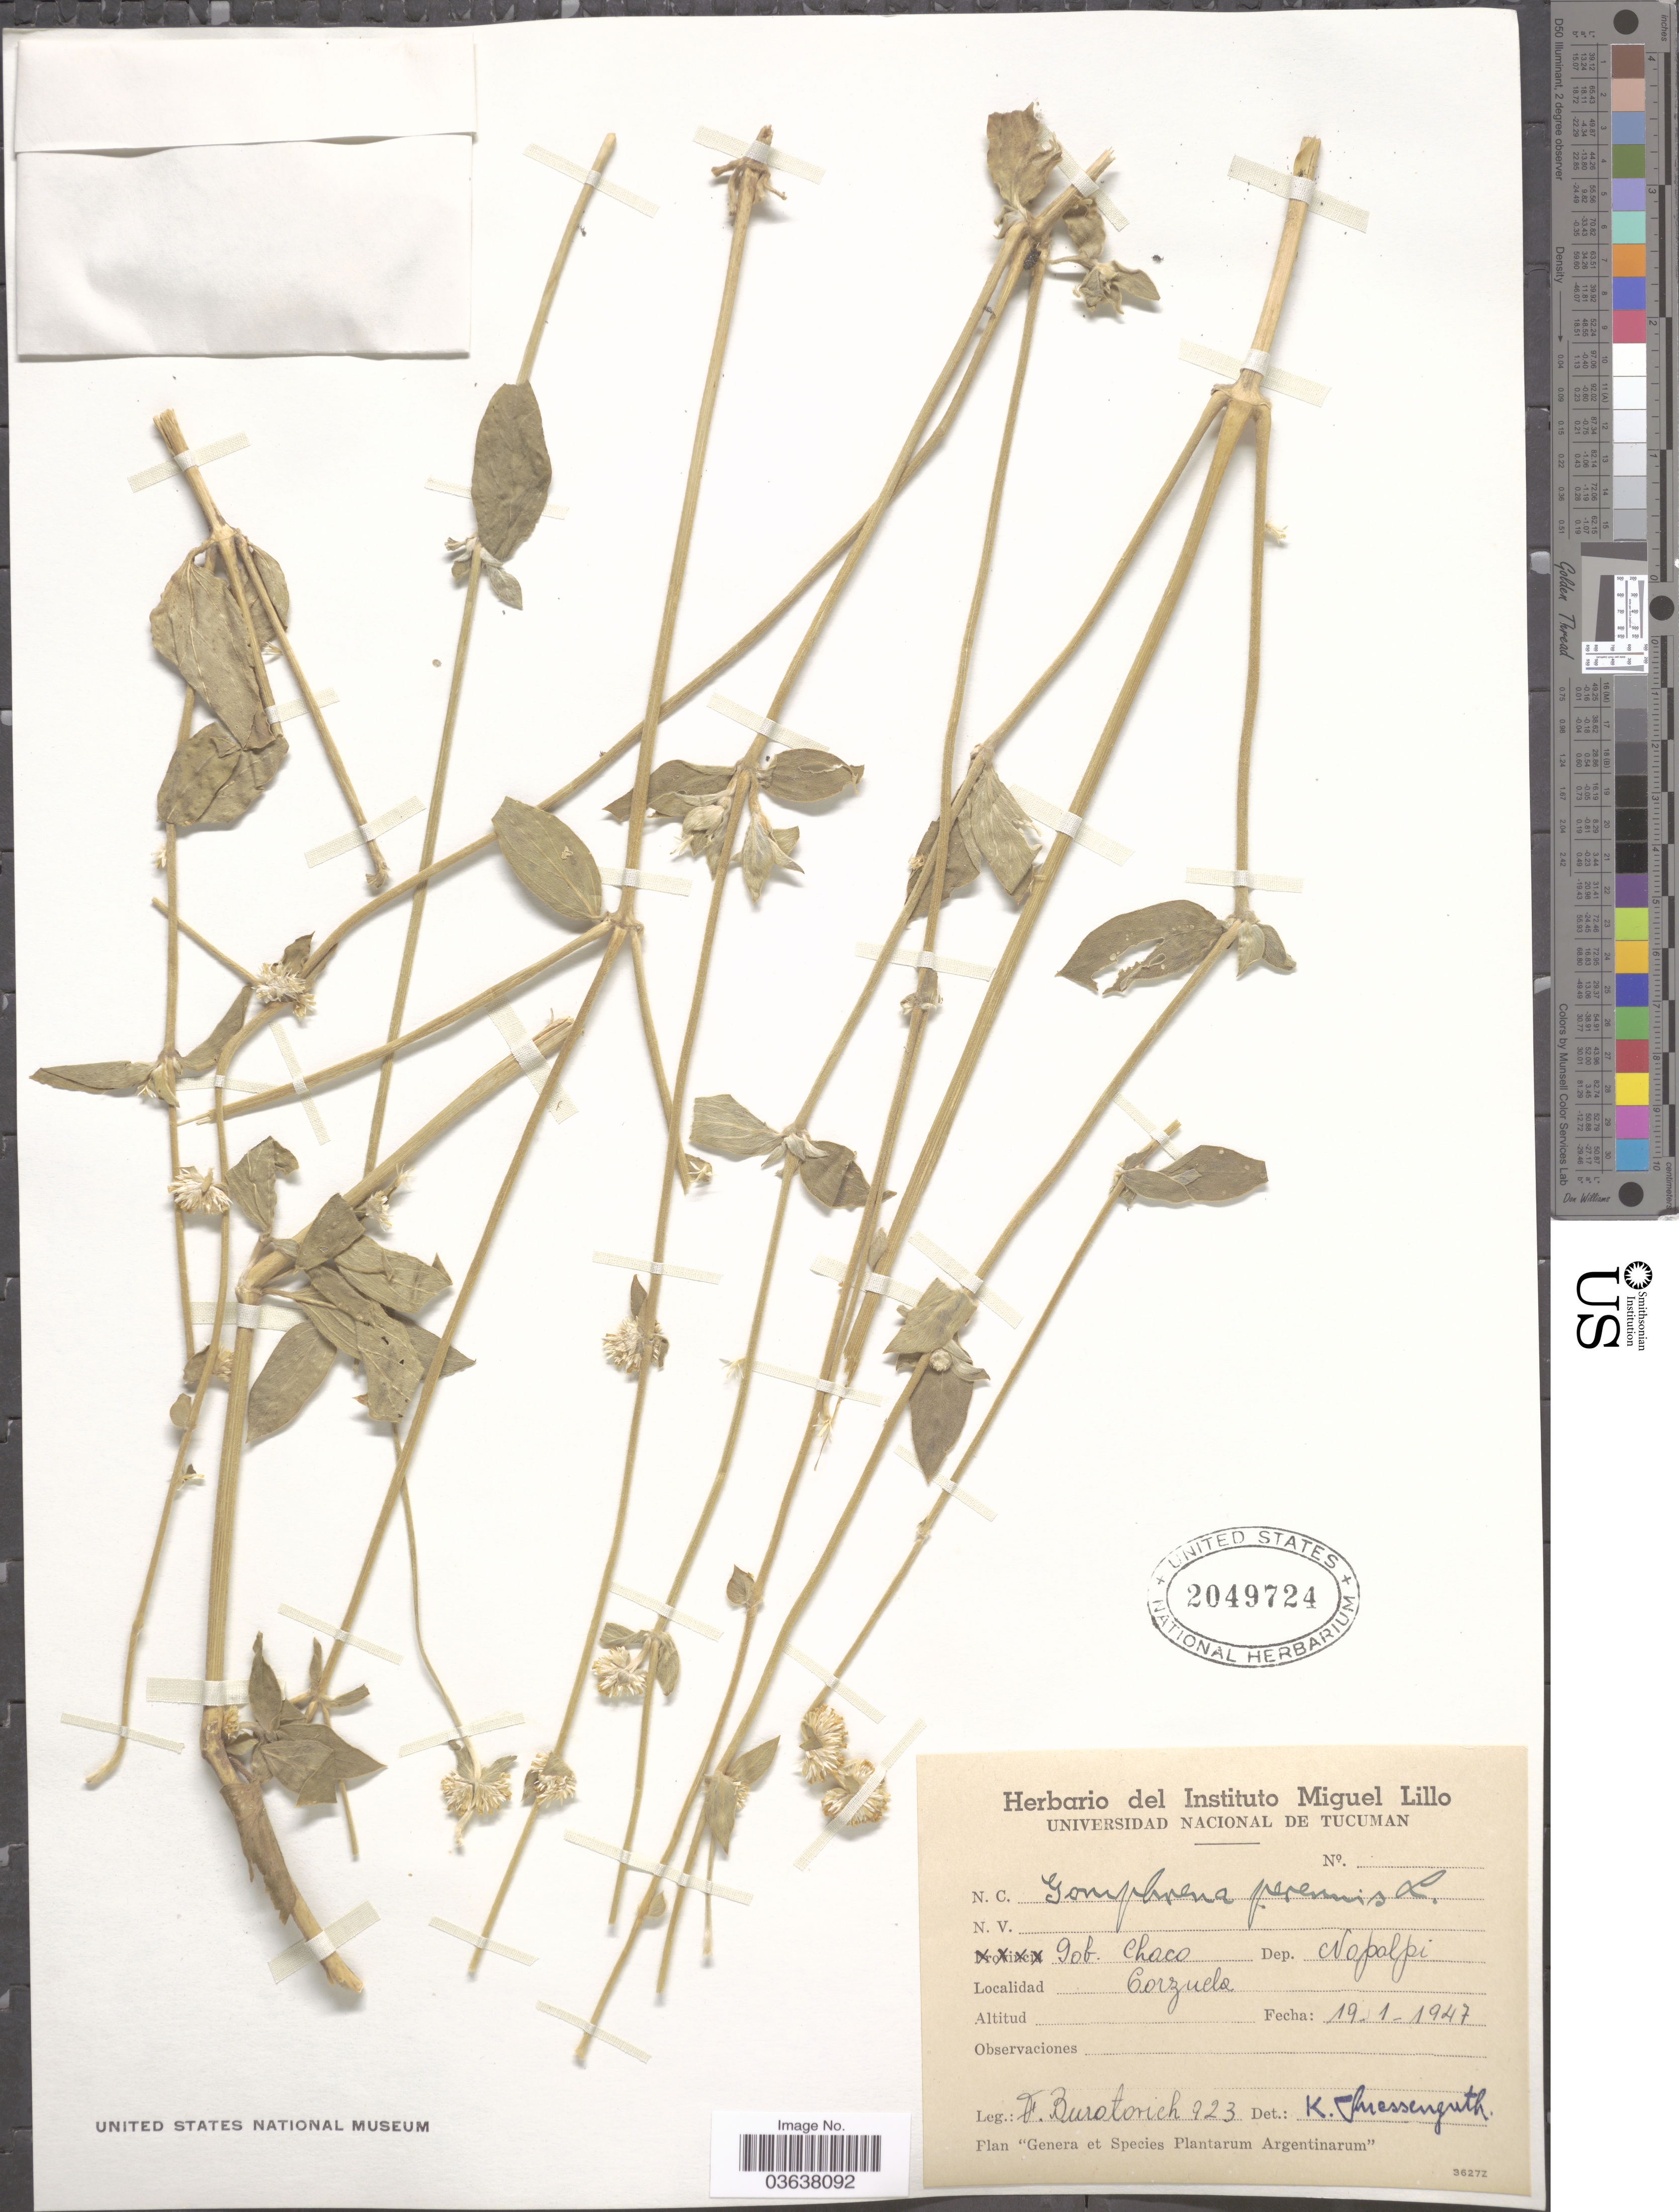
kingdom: Plantae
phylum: Tracheophyta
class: Magnoliopsida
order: Caryophyllales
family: Amaranthaceae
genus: Gomphrena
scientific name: Gomphrena perennis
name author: L.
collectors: F. Burotorich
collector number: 923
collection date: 1947-01-19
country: Argentina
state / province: Chaco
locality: Gob. Chaco, Dep. Nopalpi. Corzuela.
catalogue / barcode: US 2049724